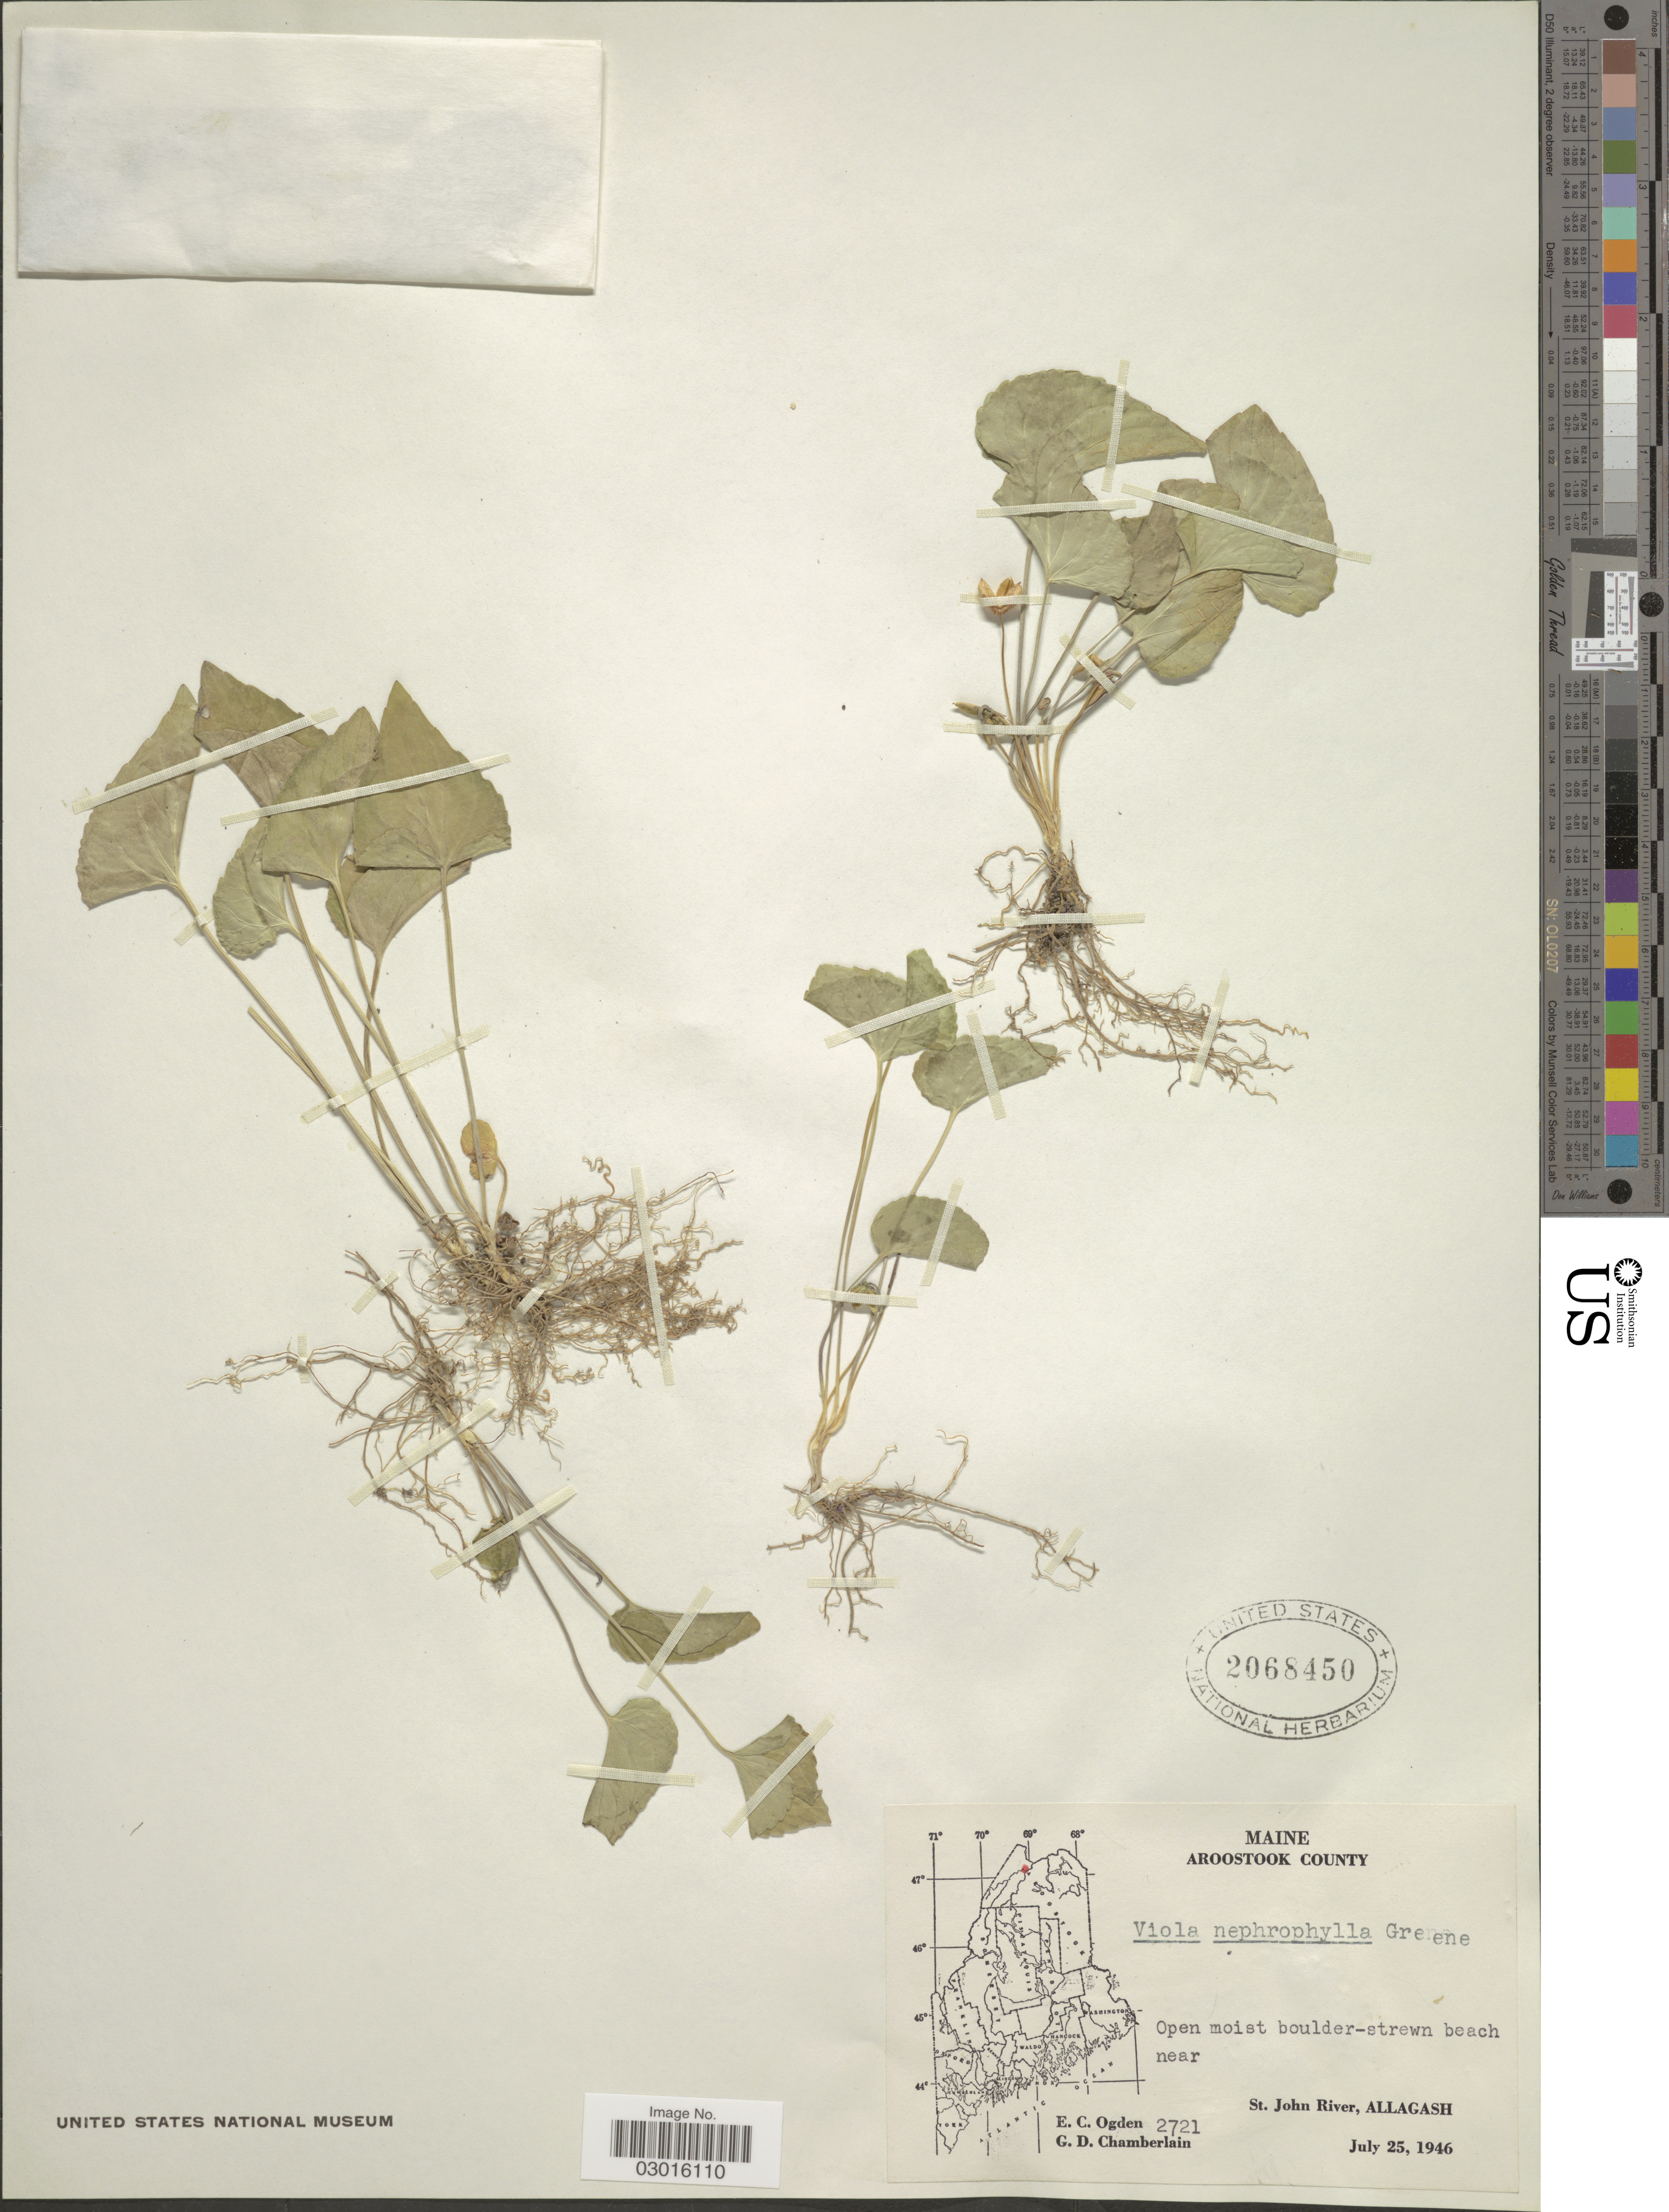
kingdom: Plantae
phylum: Tracheophyta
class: Magnoliopsida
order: Malpighiales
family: Violaceae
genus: Viola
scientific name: Viola nephrophylla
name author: Greene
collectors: E. Ogden & G. D. Chamberlain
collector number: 2721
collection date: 1946-07-25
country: United States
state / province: Maine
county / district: Aroostook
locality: Open moist boulder-strewn beach near St. John River, Allagash.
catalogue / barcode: US 2068450